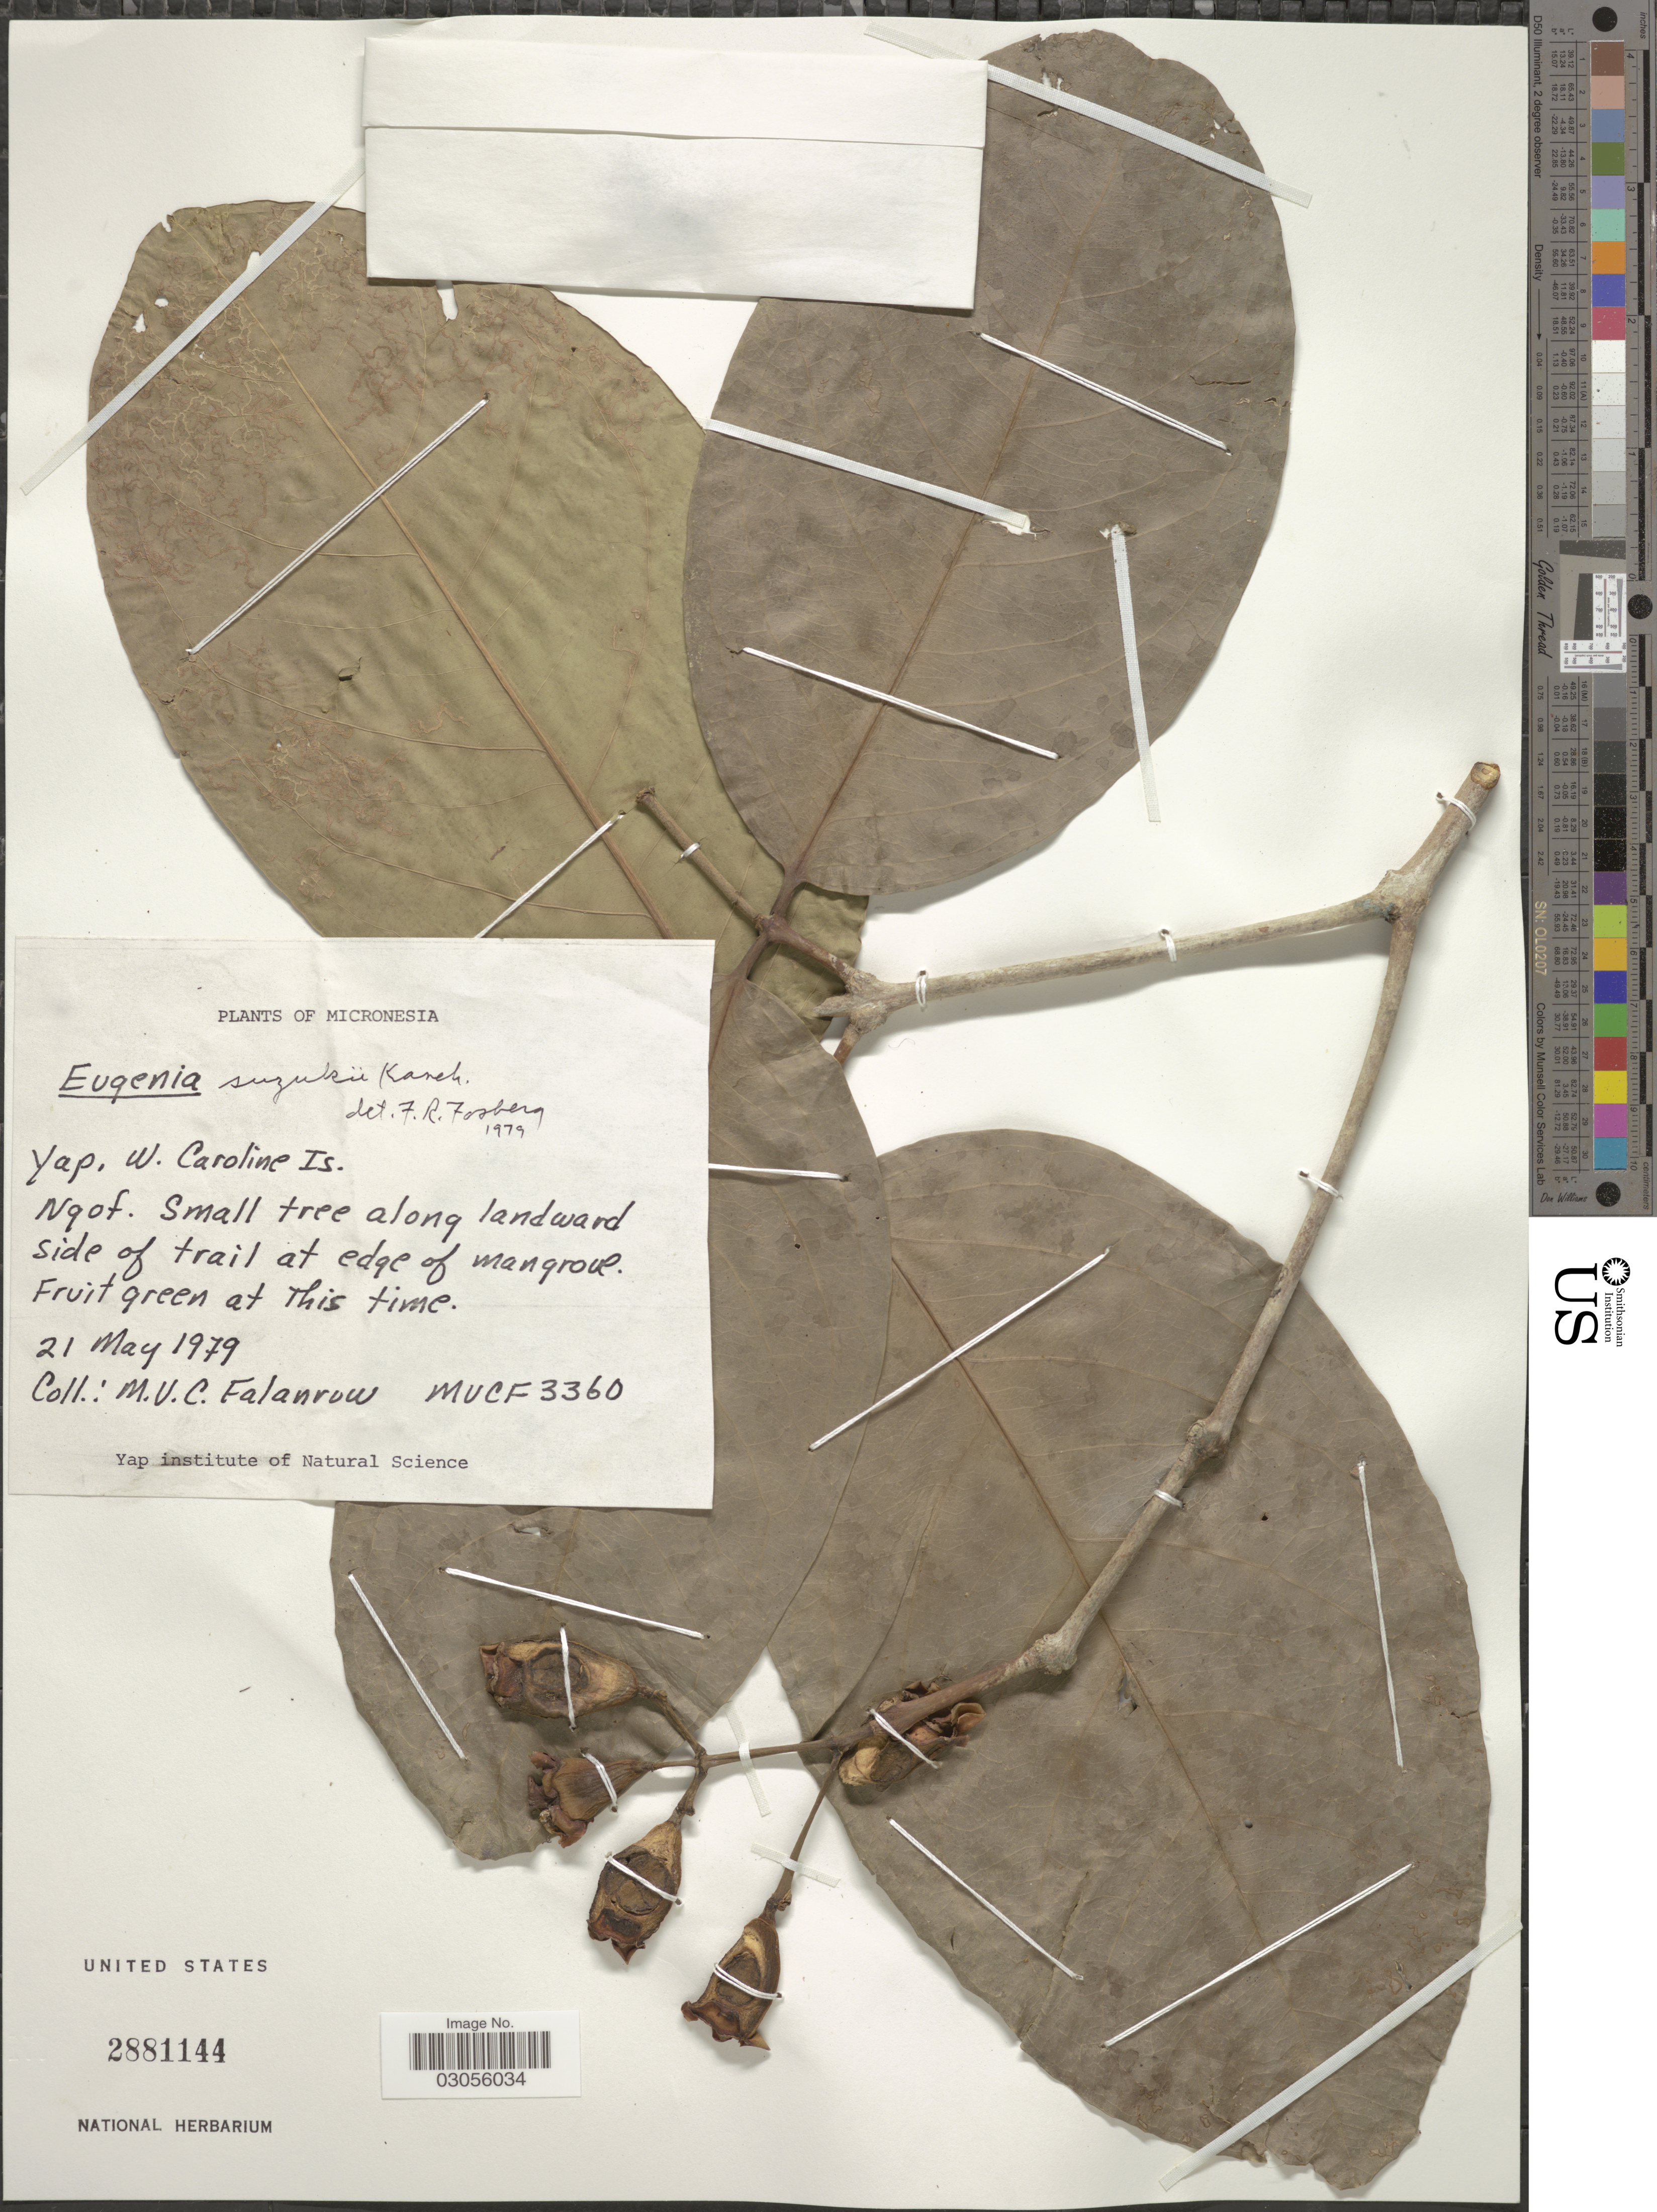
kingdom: Plantae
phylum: Tracheophyta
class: Magnoliopsida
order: Myrtales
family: Myrtaceae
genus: Syzygium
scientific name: Syzygium samarangense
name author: (Blume) Merr. & L.M. Perry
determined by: Strong, Mark T., (BOT), Smithsonian Institution - National Museum of Natural History (UNITED STATES)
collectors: M. V. Falanruw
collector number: MVCF 3360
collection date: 1979-05-21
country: Micronesia, Federated States of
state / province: Yap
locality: W. Caroline Is. Ngof.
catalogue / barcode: US 2881144